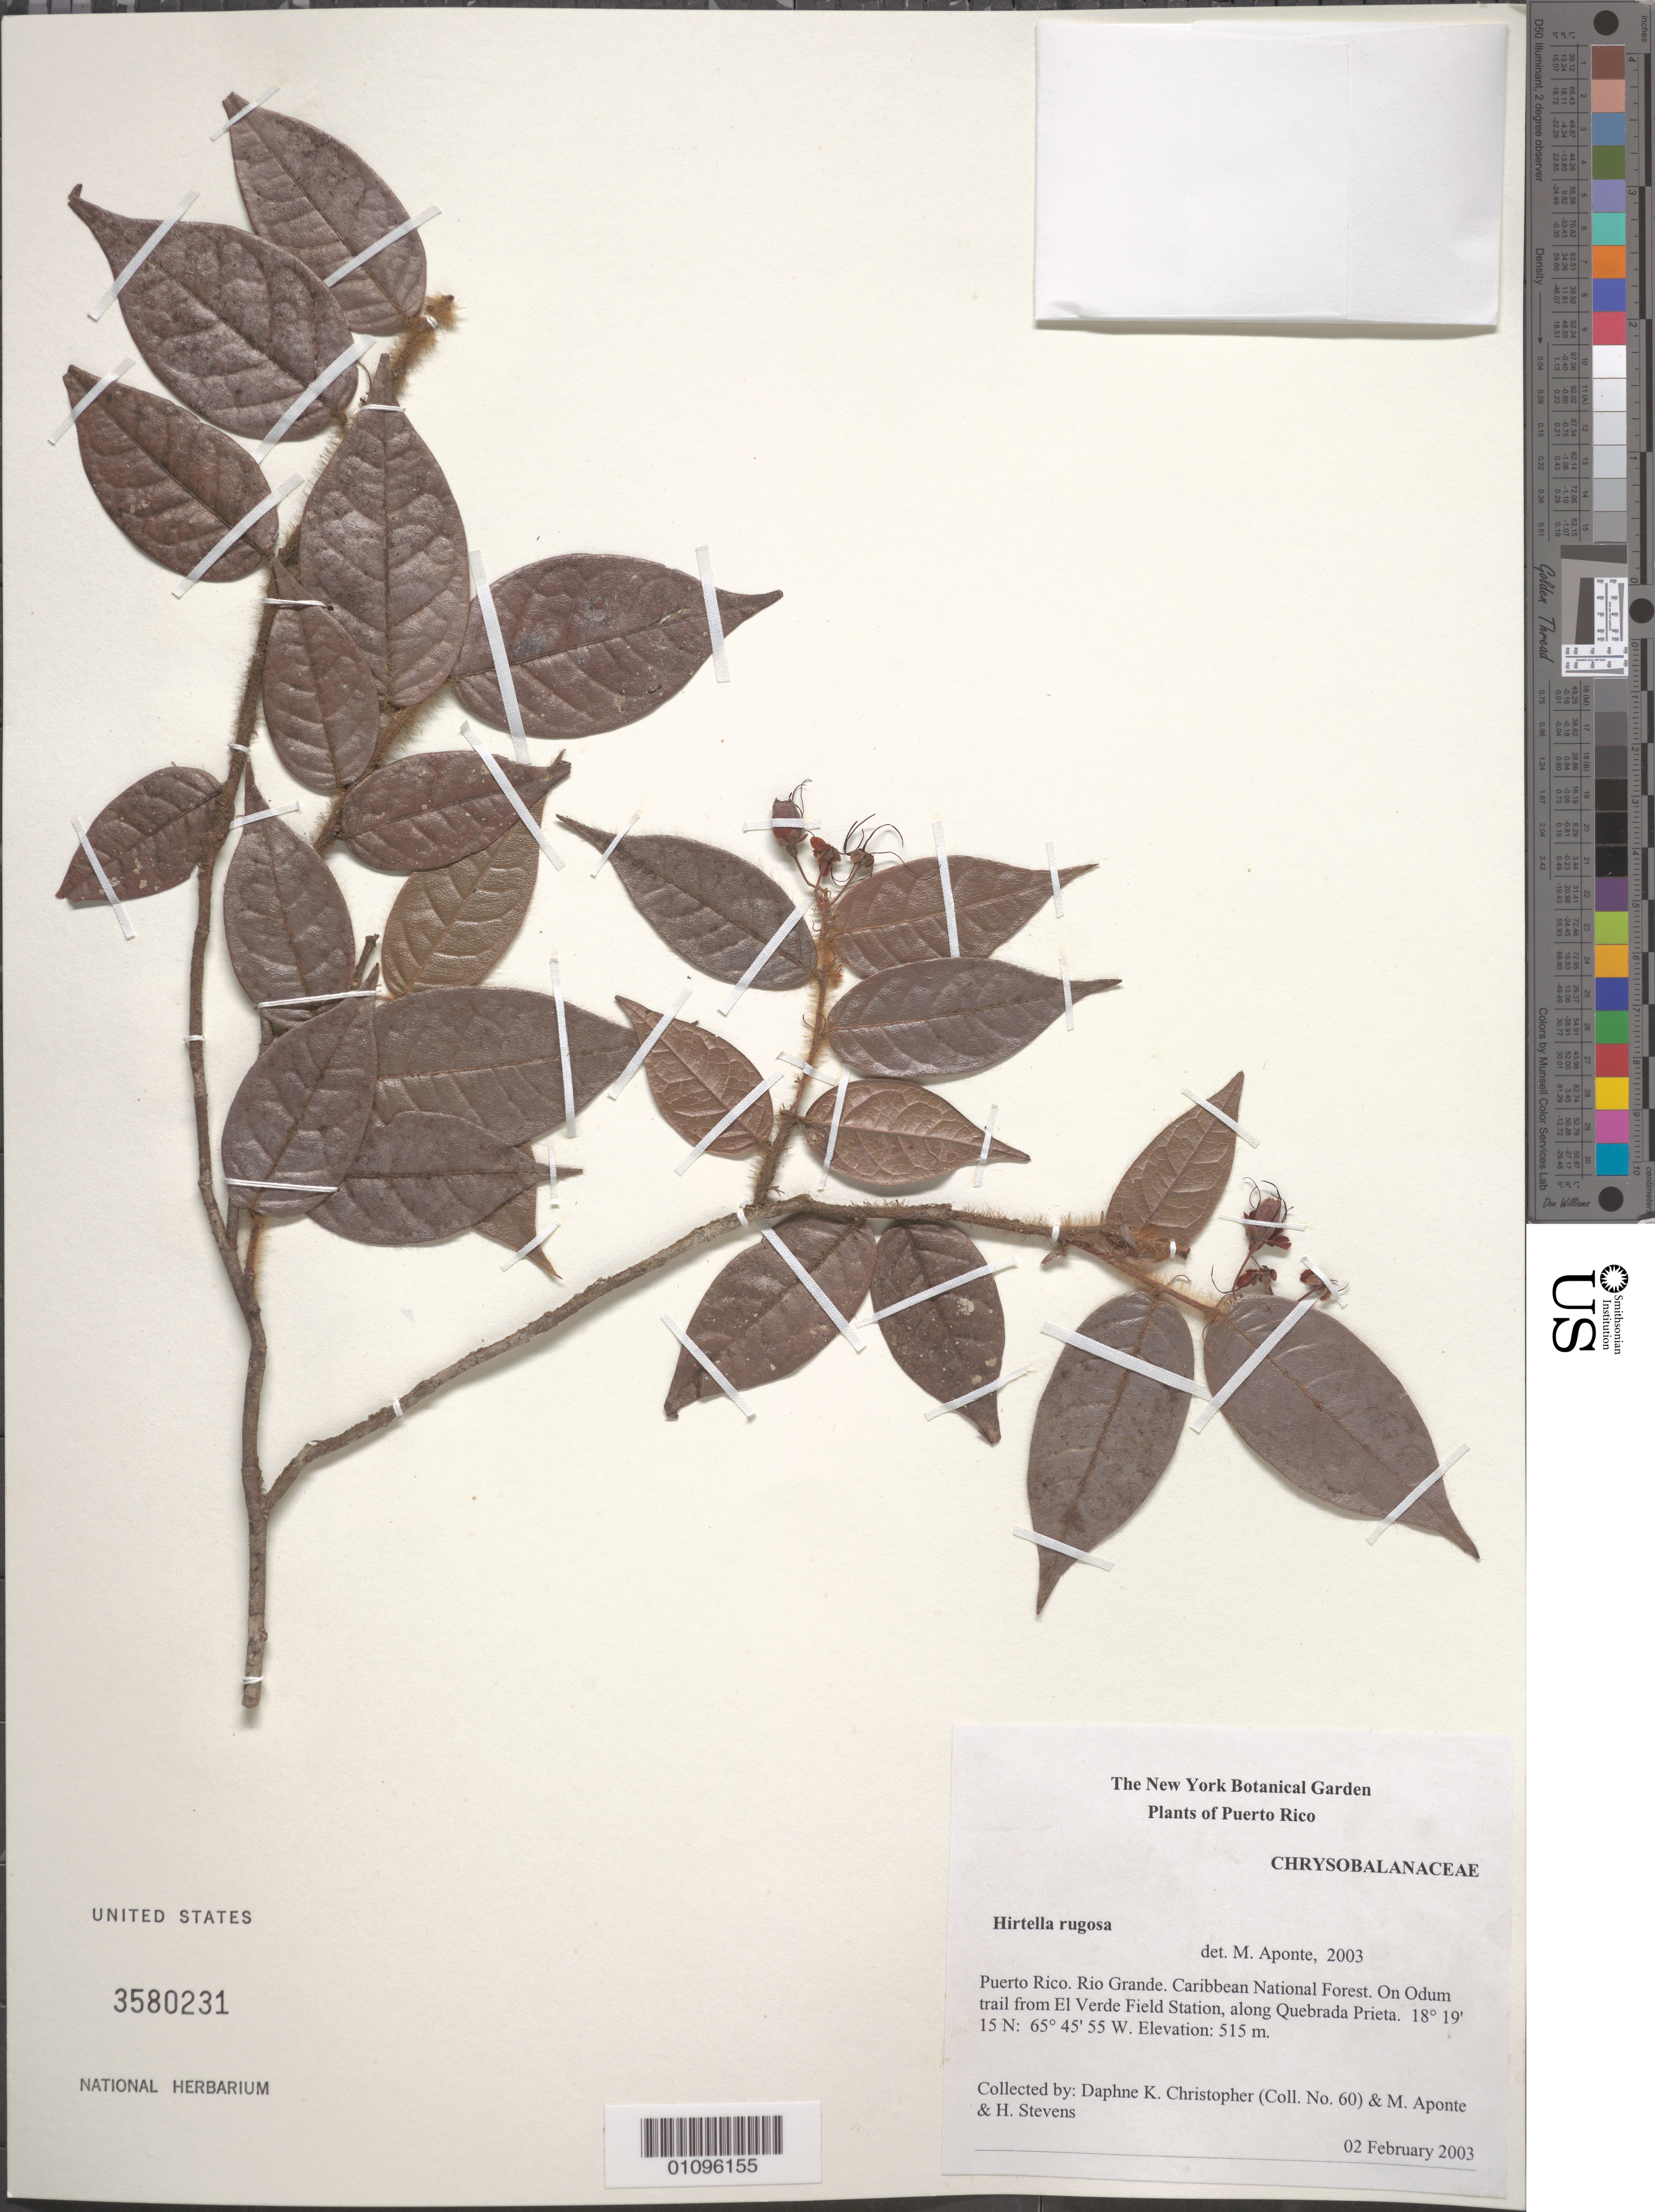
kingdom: Plantae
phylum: Tracheophyta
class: Magnoliopsida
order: Malpighiales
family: Chrysobalanaceae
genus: Hirtella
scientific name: Hirtella rugosa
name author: Thuill. ex Pers.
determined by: Aponte, M.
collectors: D. Christopher, M. Aponte & H. Stevens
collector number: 60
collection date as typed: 02 Feb 2003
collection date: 2003-02-02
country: Puerto Rico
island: Puerto Rico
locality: Rio Grande, Caribbean National Forest; on odum trail from El Verde Field Station, along Quebrada Prieta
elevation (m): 515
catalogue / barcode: US 3580231